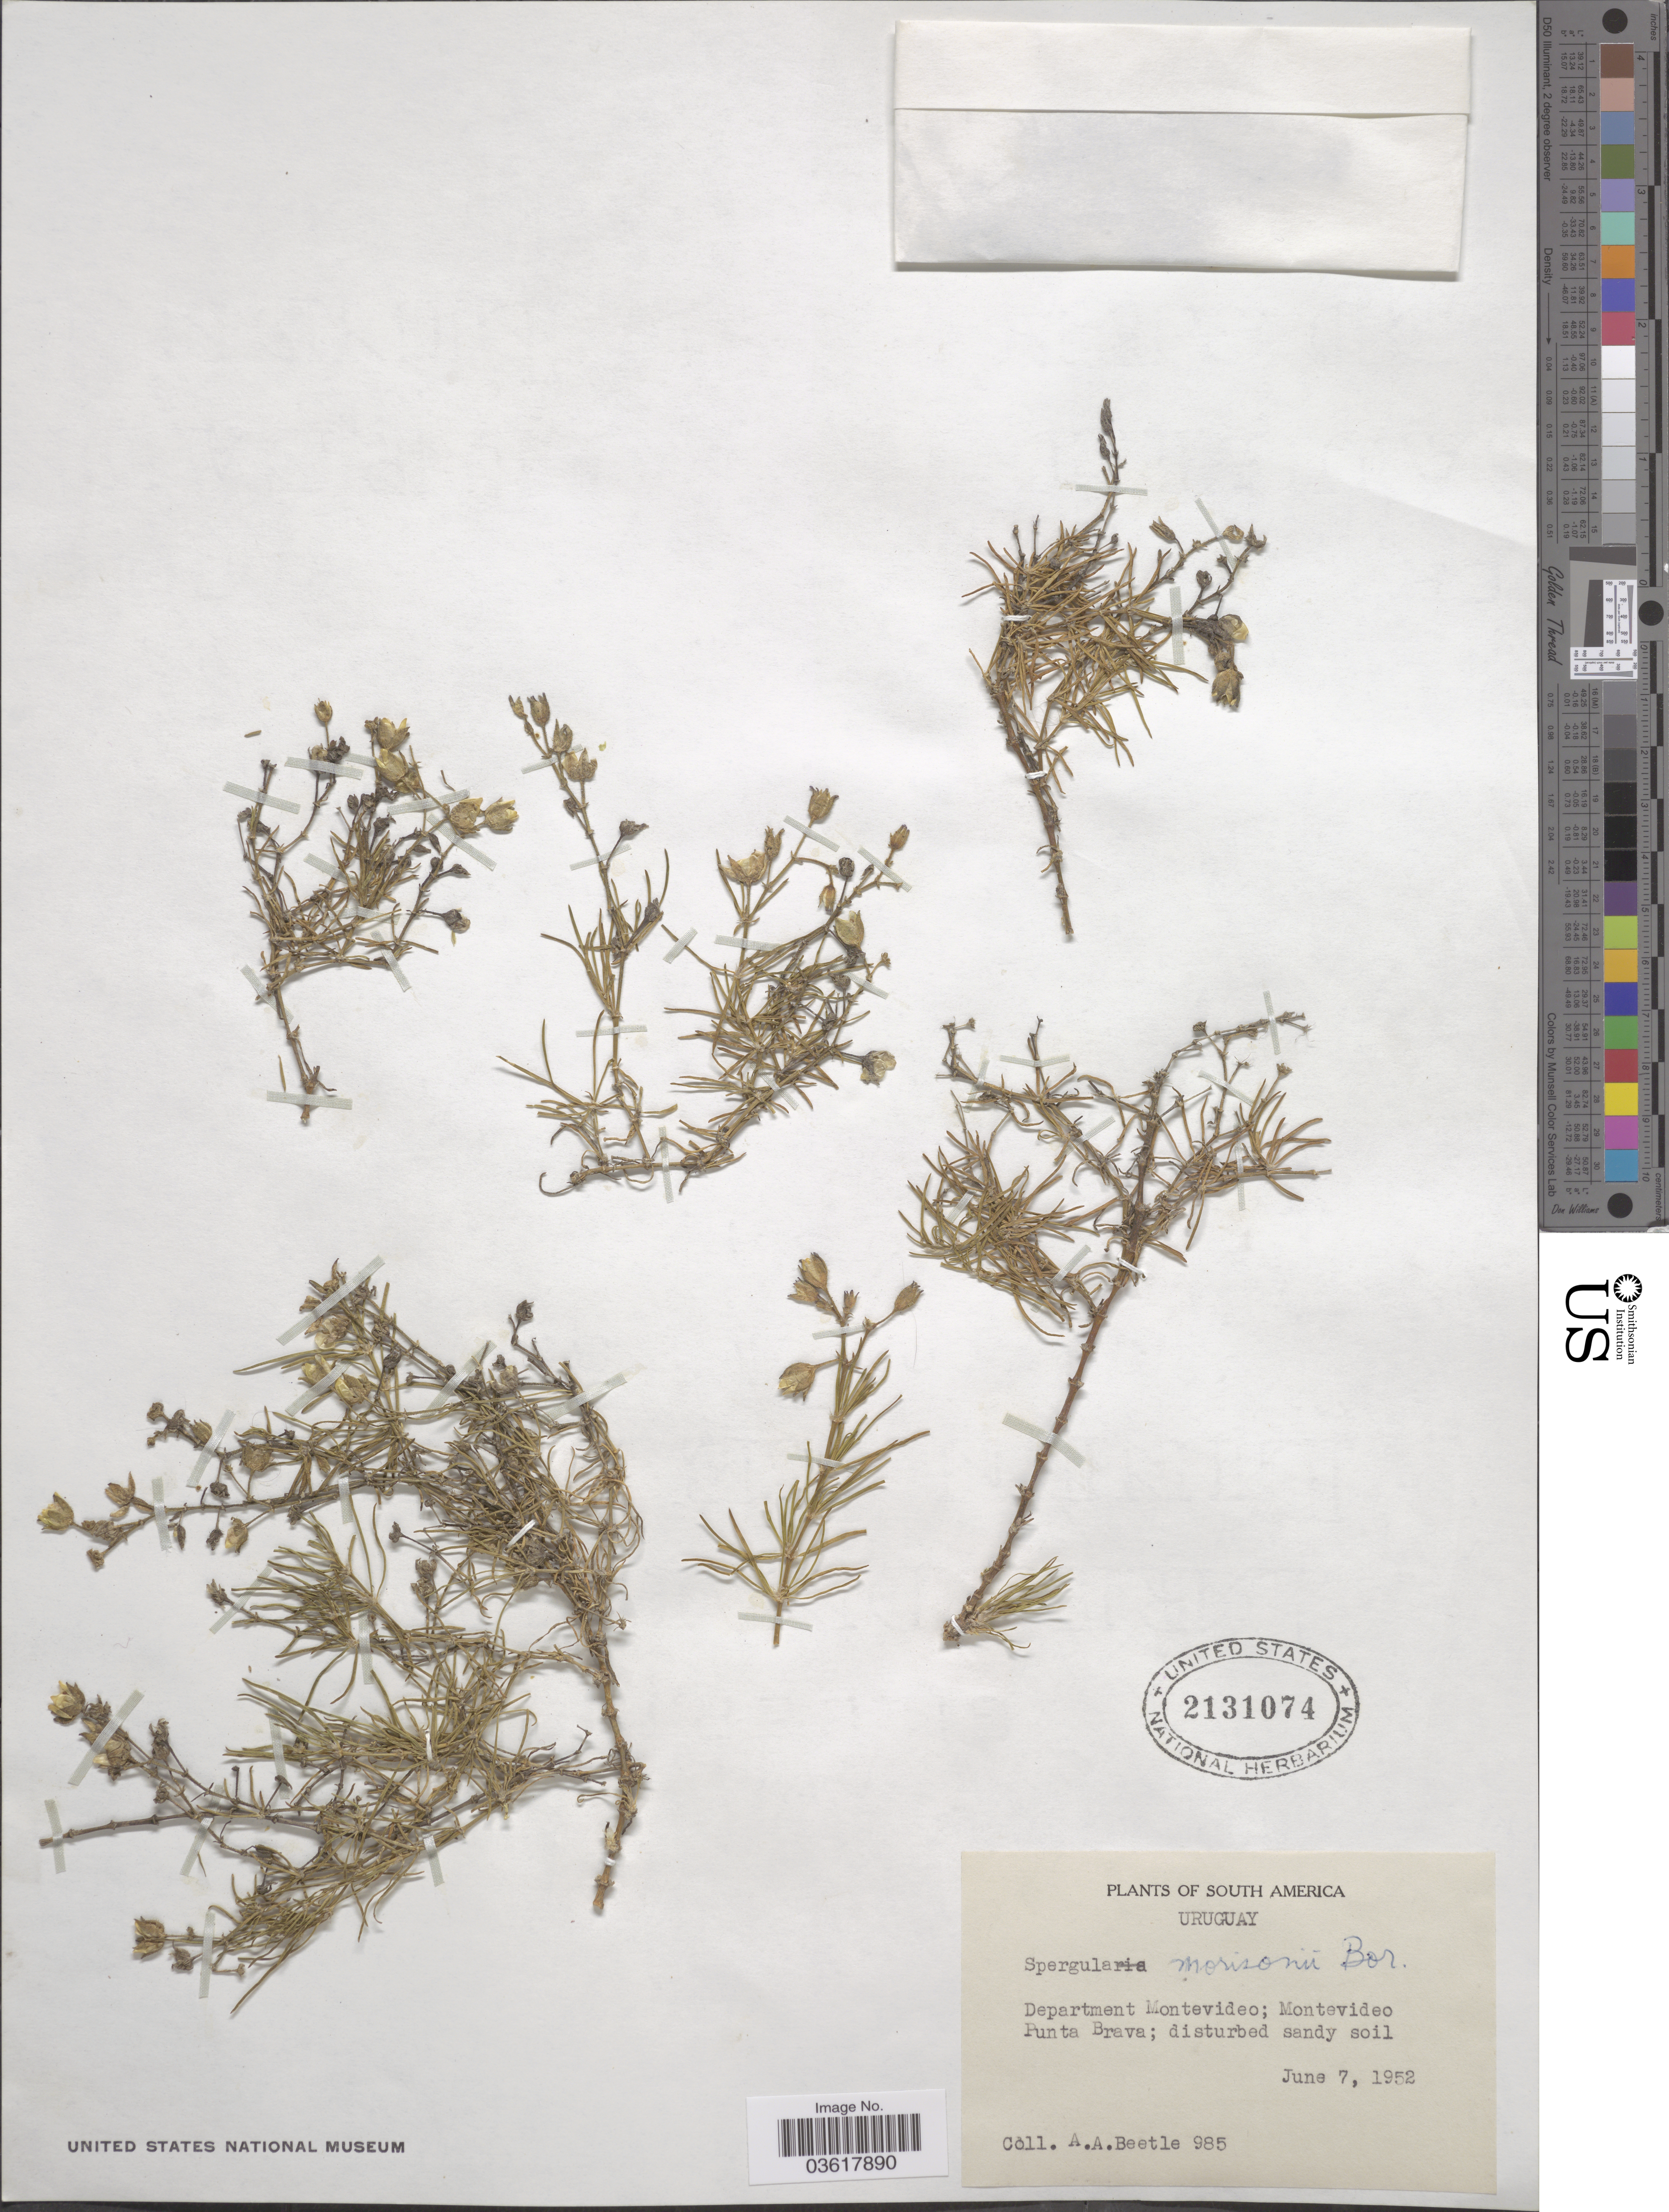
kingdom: Plantae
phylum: Tracheophyta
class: Magnoliopsida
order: Caryophyllales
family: Caryophyllaceae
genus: Spergula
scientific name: Spergula morisonii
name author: Boreau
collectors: A. A. Beetle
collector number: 985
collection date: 1952-06-07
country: Uruguay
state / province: Montevideo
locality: Department Montevideo; Montevideo. Punta Brava.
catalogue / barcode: US 2131074